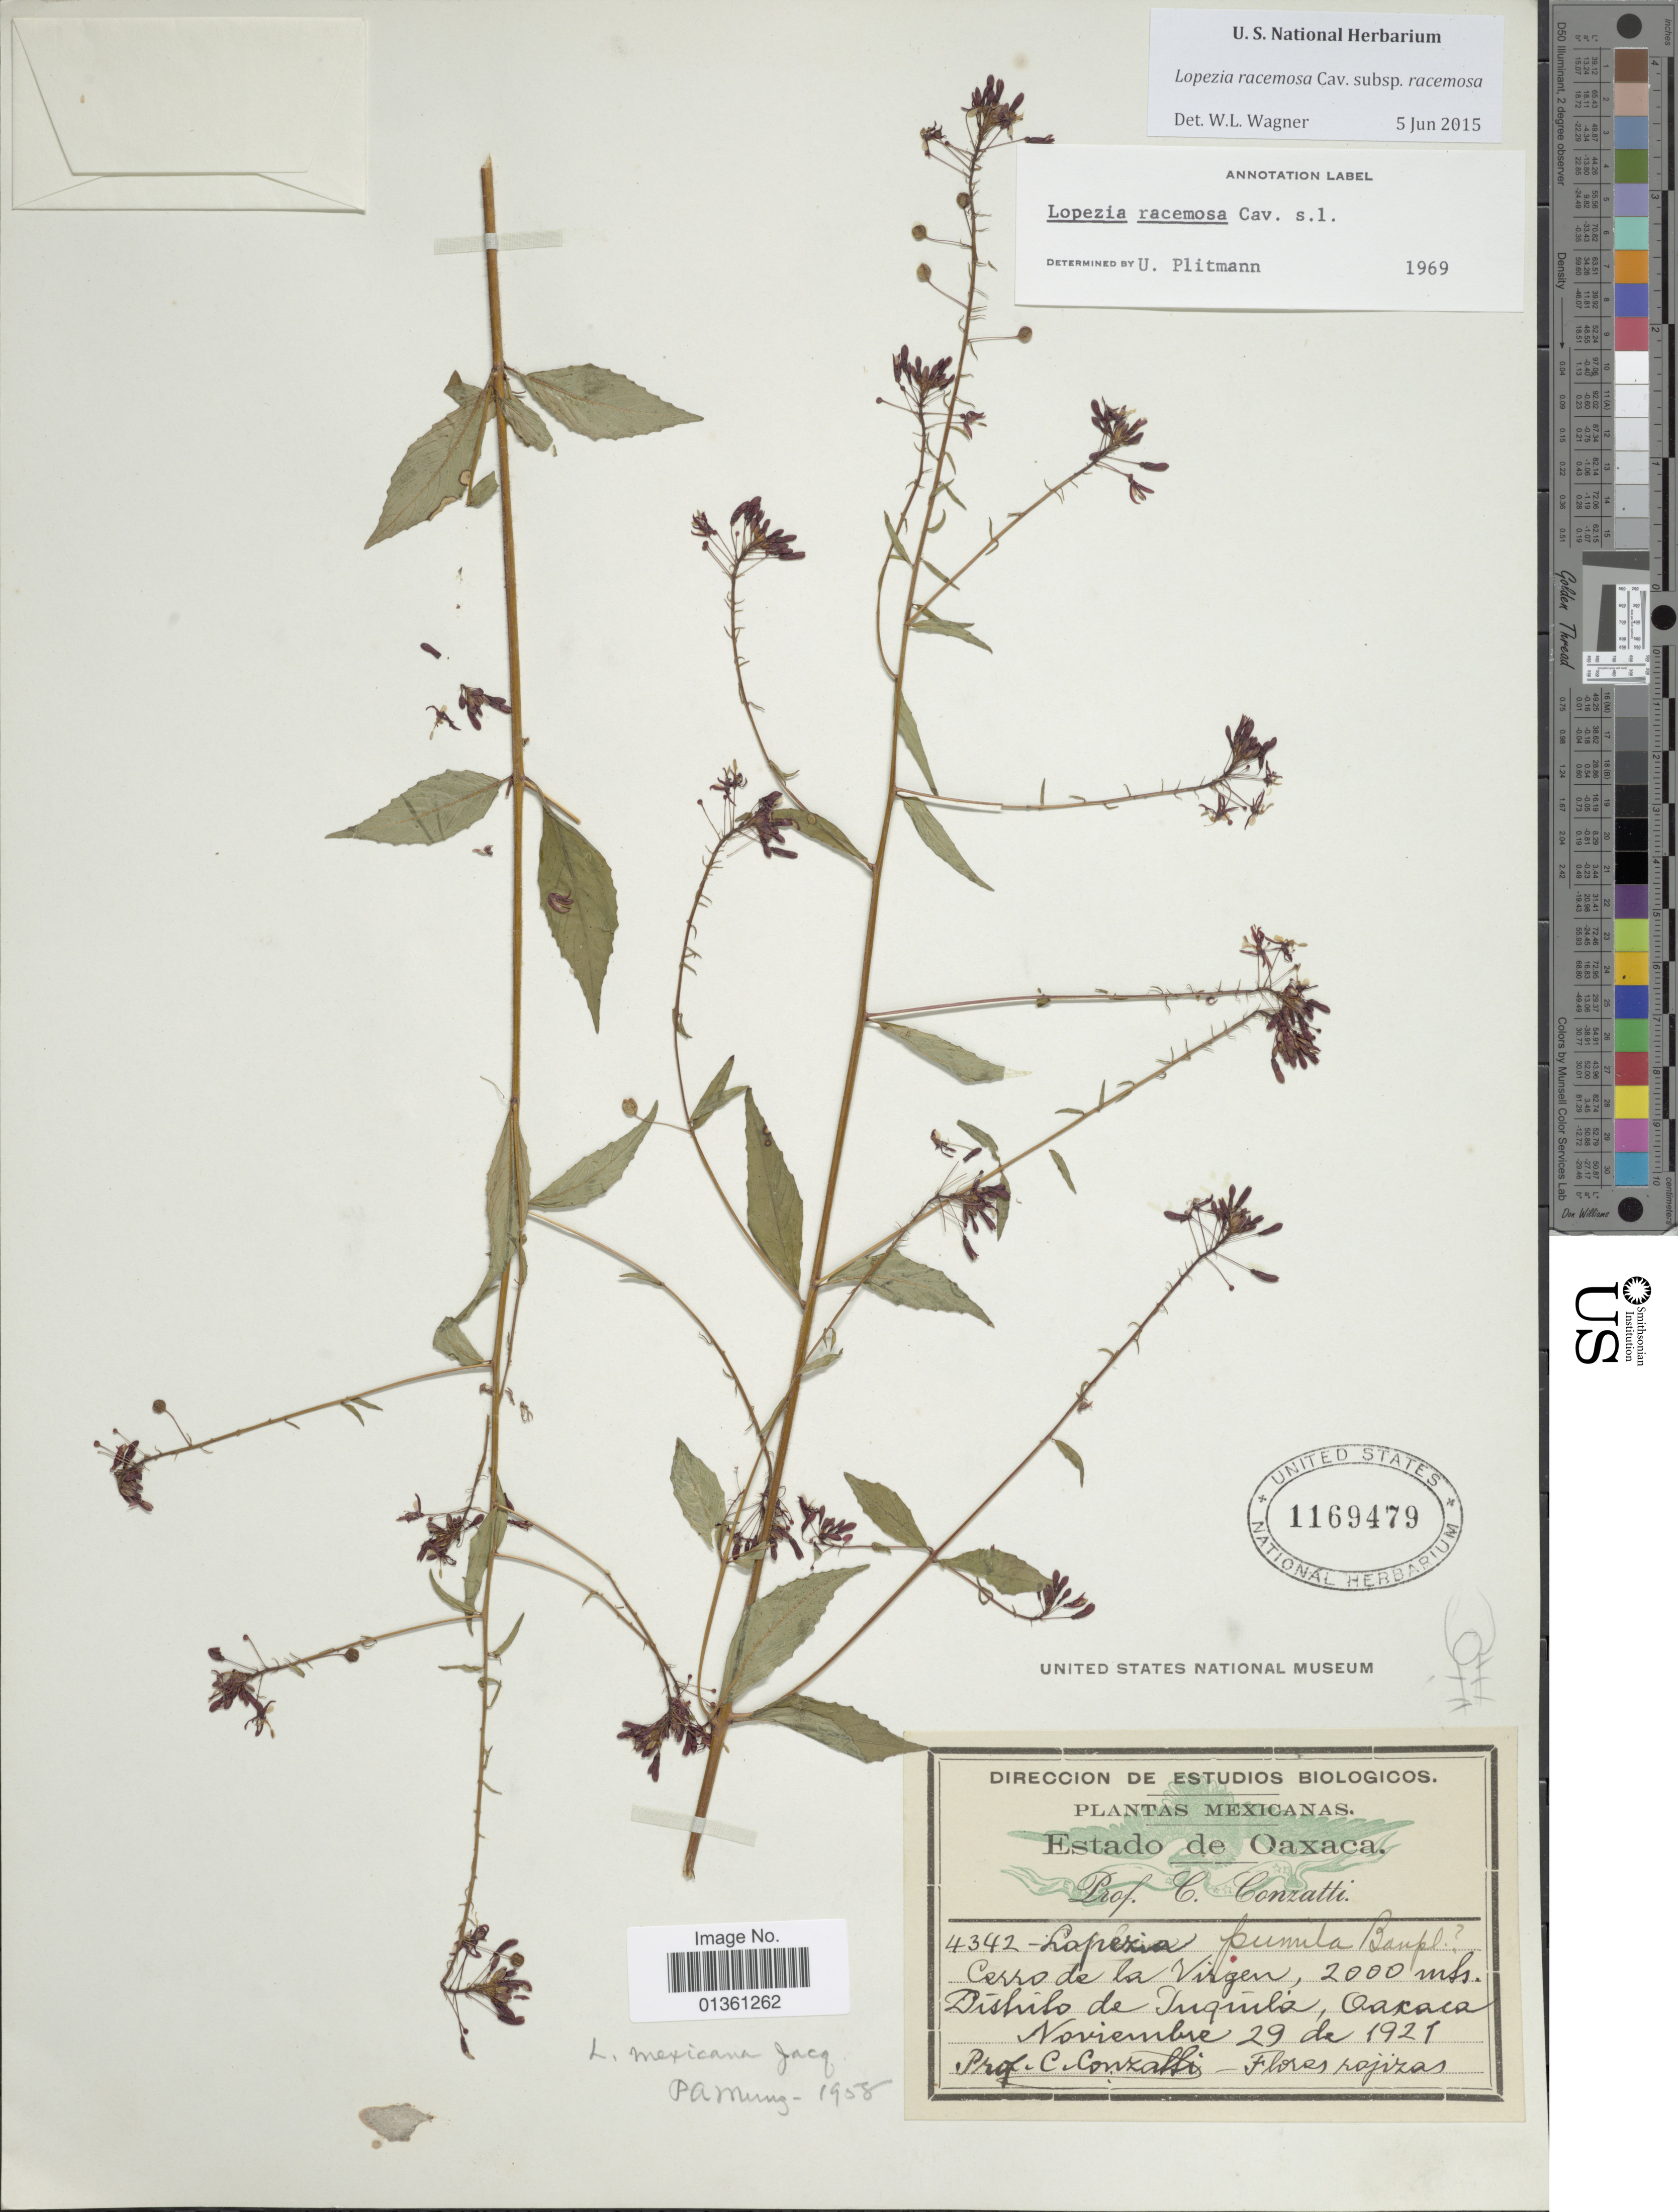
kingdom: Plantae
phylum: Tracheophyta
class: Magnoliopsida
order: Myrtales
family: Onagraceae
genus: Lopezia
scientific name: Lopezia racemosa subsp. racemosa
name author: Cav.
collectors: C. Conzatti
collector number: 4342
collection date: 1921-11-29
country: Mexico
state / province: Oaxaca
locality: Cerro de la Virgen. Distrito de Inquila.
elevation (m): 2000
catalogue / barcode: US 1169479